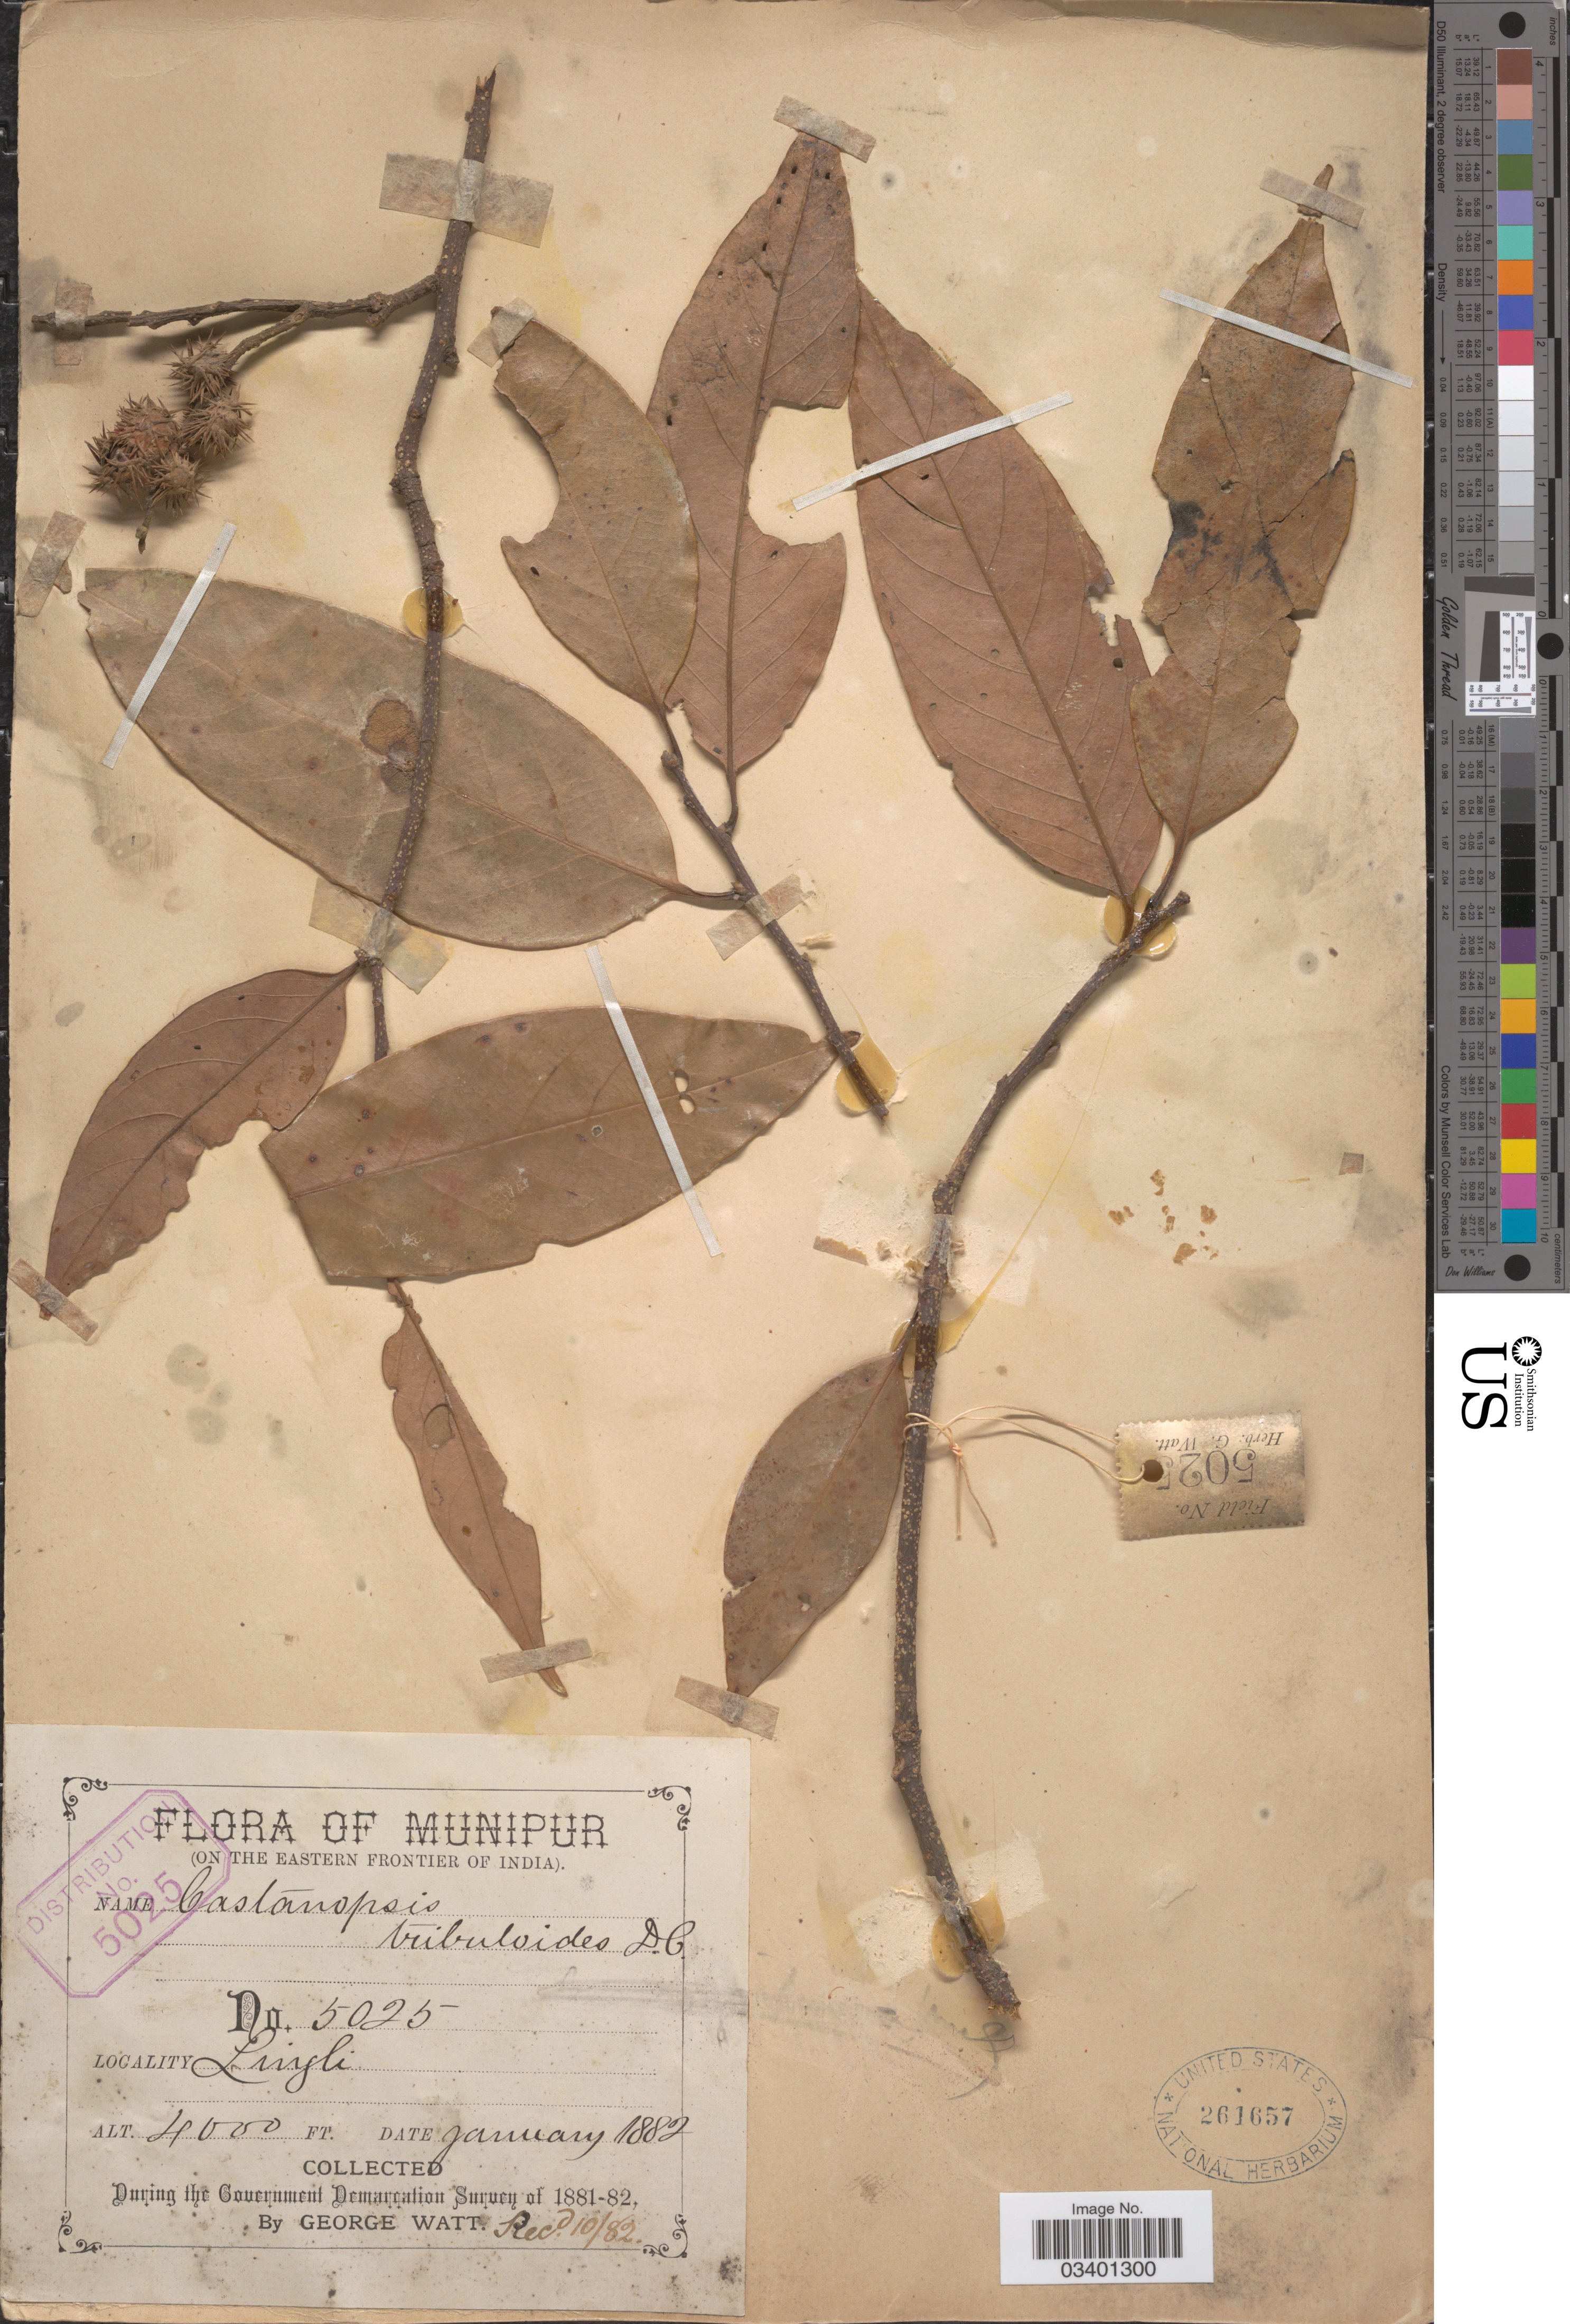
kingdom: Plantae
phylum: Tracheophyta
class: Magnoliopsida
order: Fagales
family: Fagaceae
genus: Castanopsis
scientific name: Castanopsis tribuloides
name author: (Sm.) A. DC.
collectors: G. Watt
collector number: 5025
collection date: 1882-01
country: India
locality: Munipur (On the Eastern Frontier of India). Lingli.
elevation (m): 1219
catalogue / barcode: US 261657